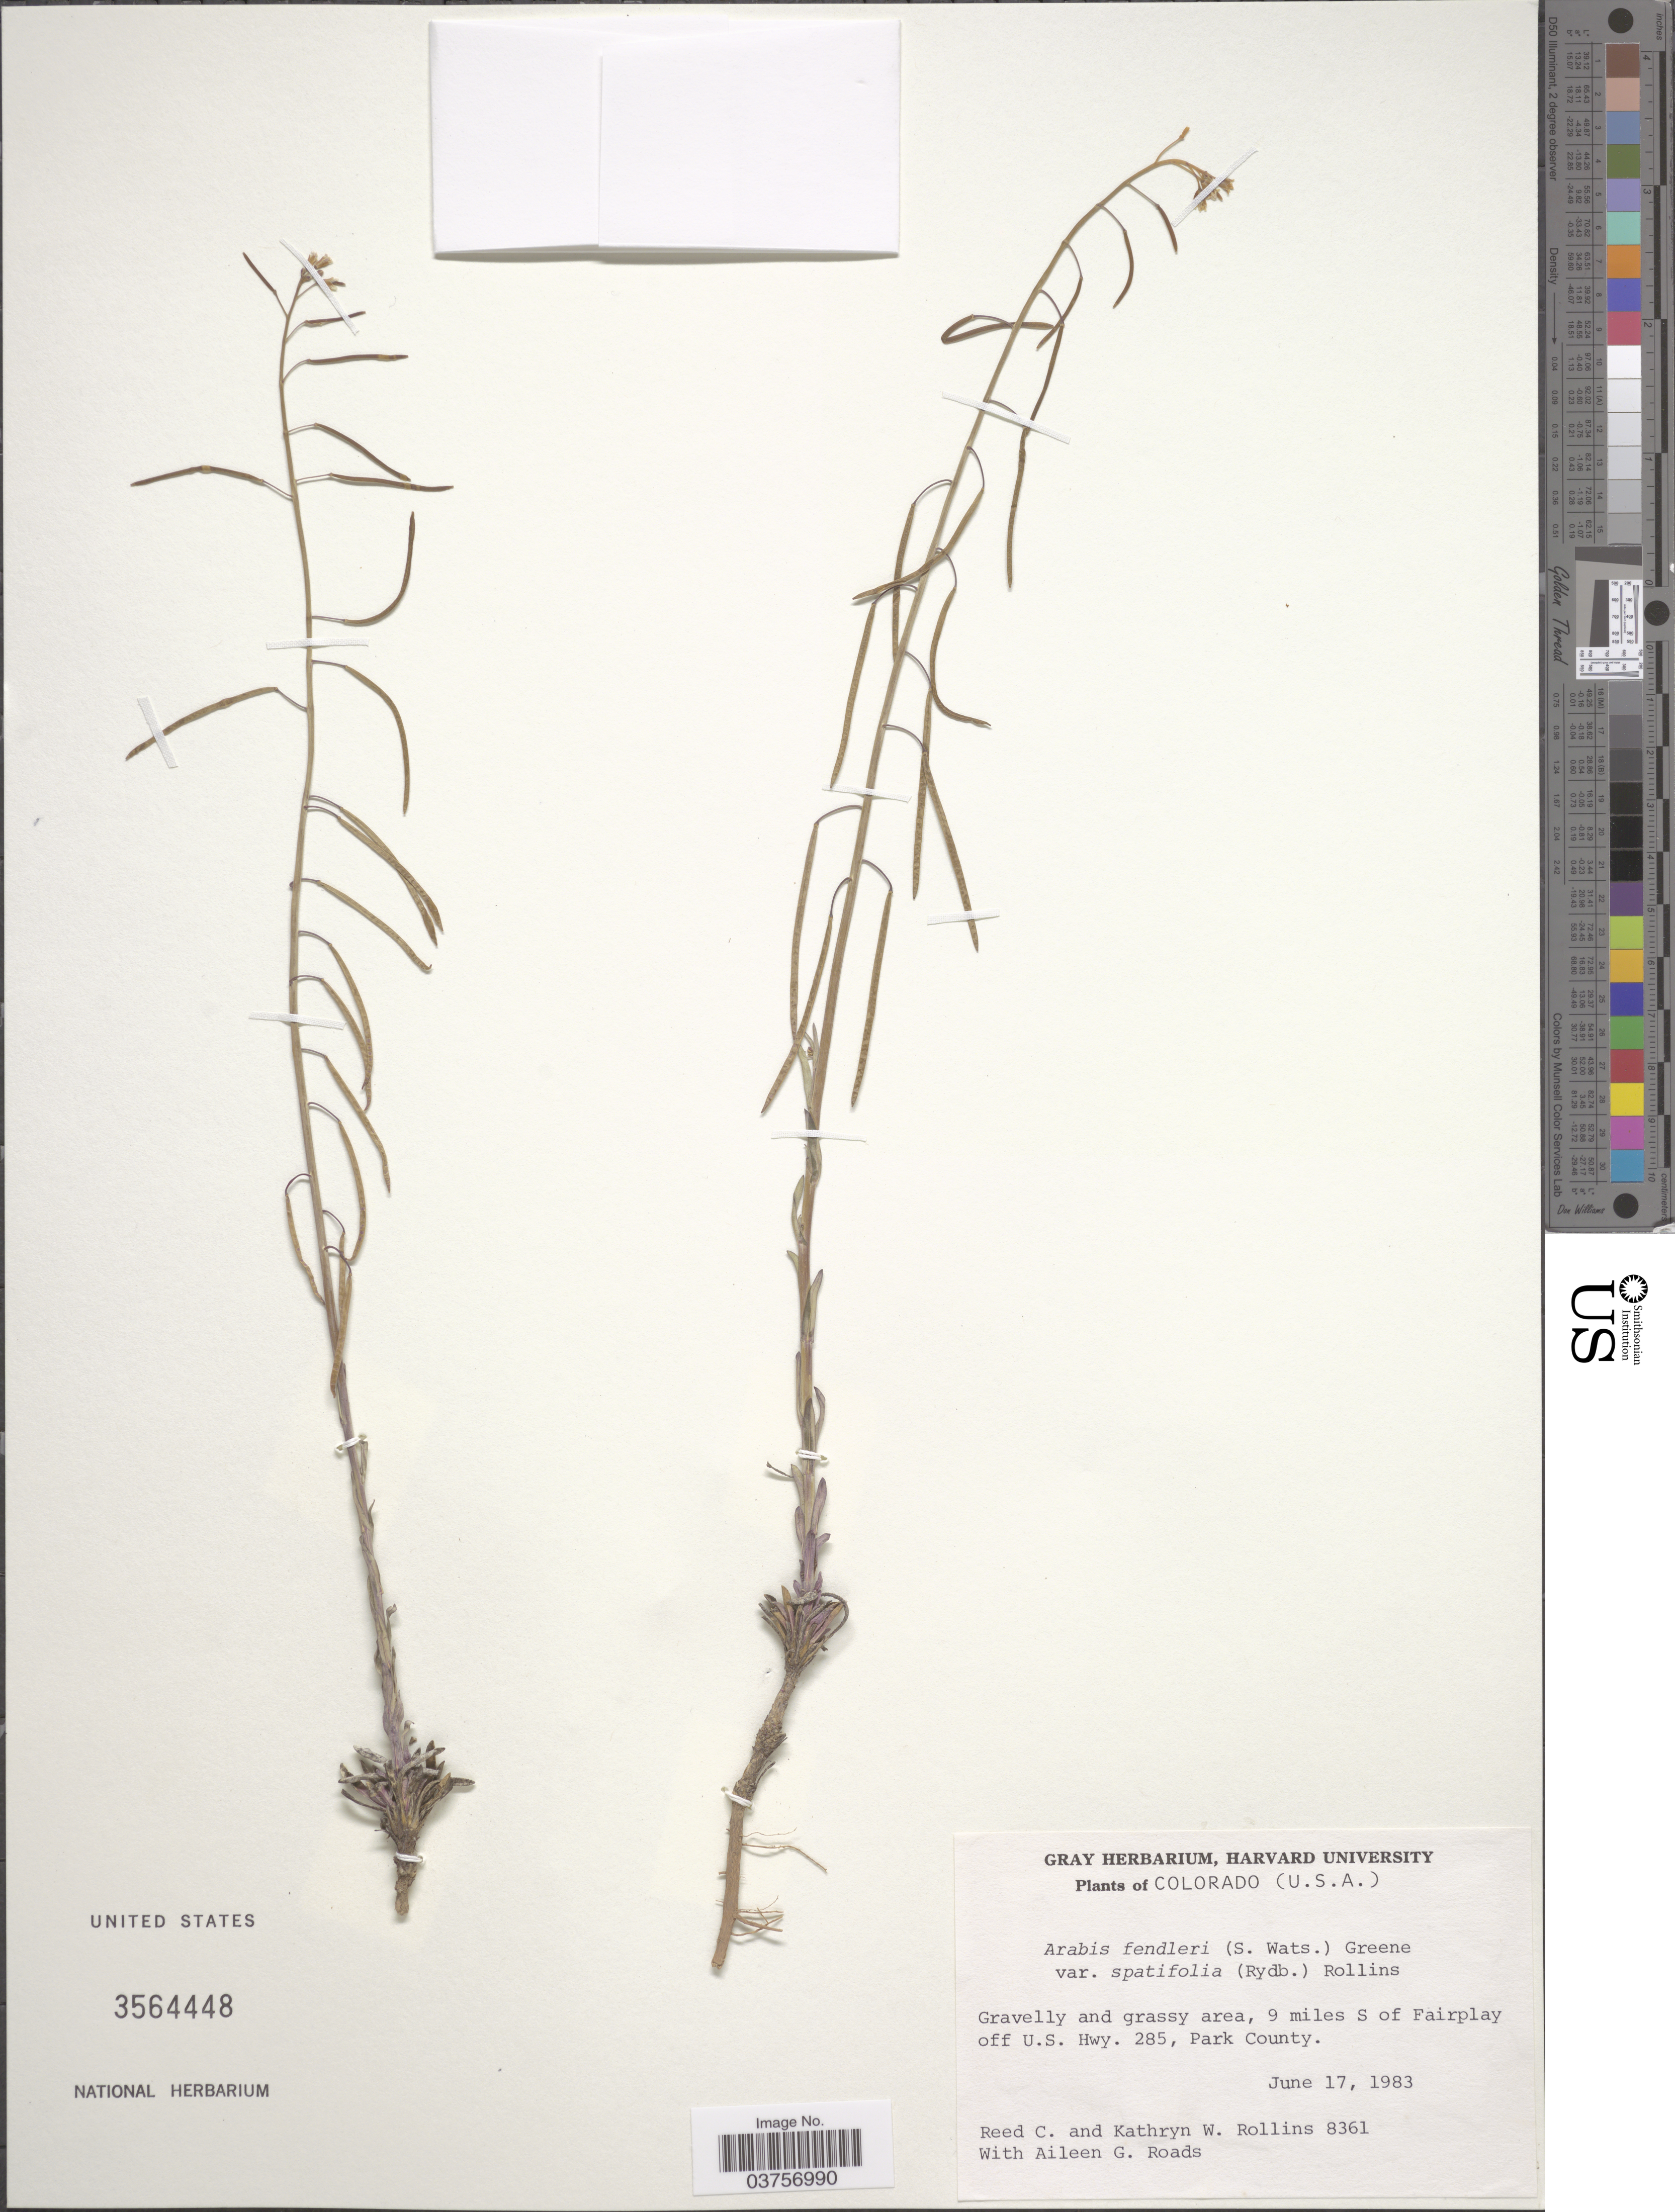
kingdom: Plantae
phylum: Tracheophyta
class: Magnoliopsida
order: Brassicales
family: Brassicaceae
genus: Arabis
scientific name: Arabis fendleri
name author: (S. Watson) Greene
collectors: R. C. Rollins, K. W. Rollins & A. Roads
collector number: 8361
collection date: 1983-06-17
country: United States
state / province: Colorado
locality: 9 miles S of Fairplay off U.S. Hwy. 285, Park County.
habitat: grassy and gravelly area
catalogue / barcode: US 3564448